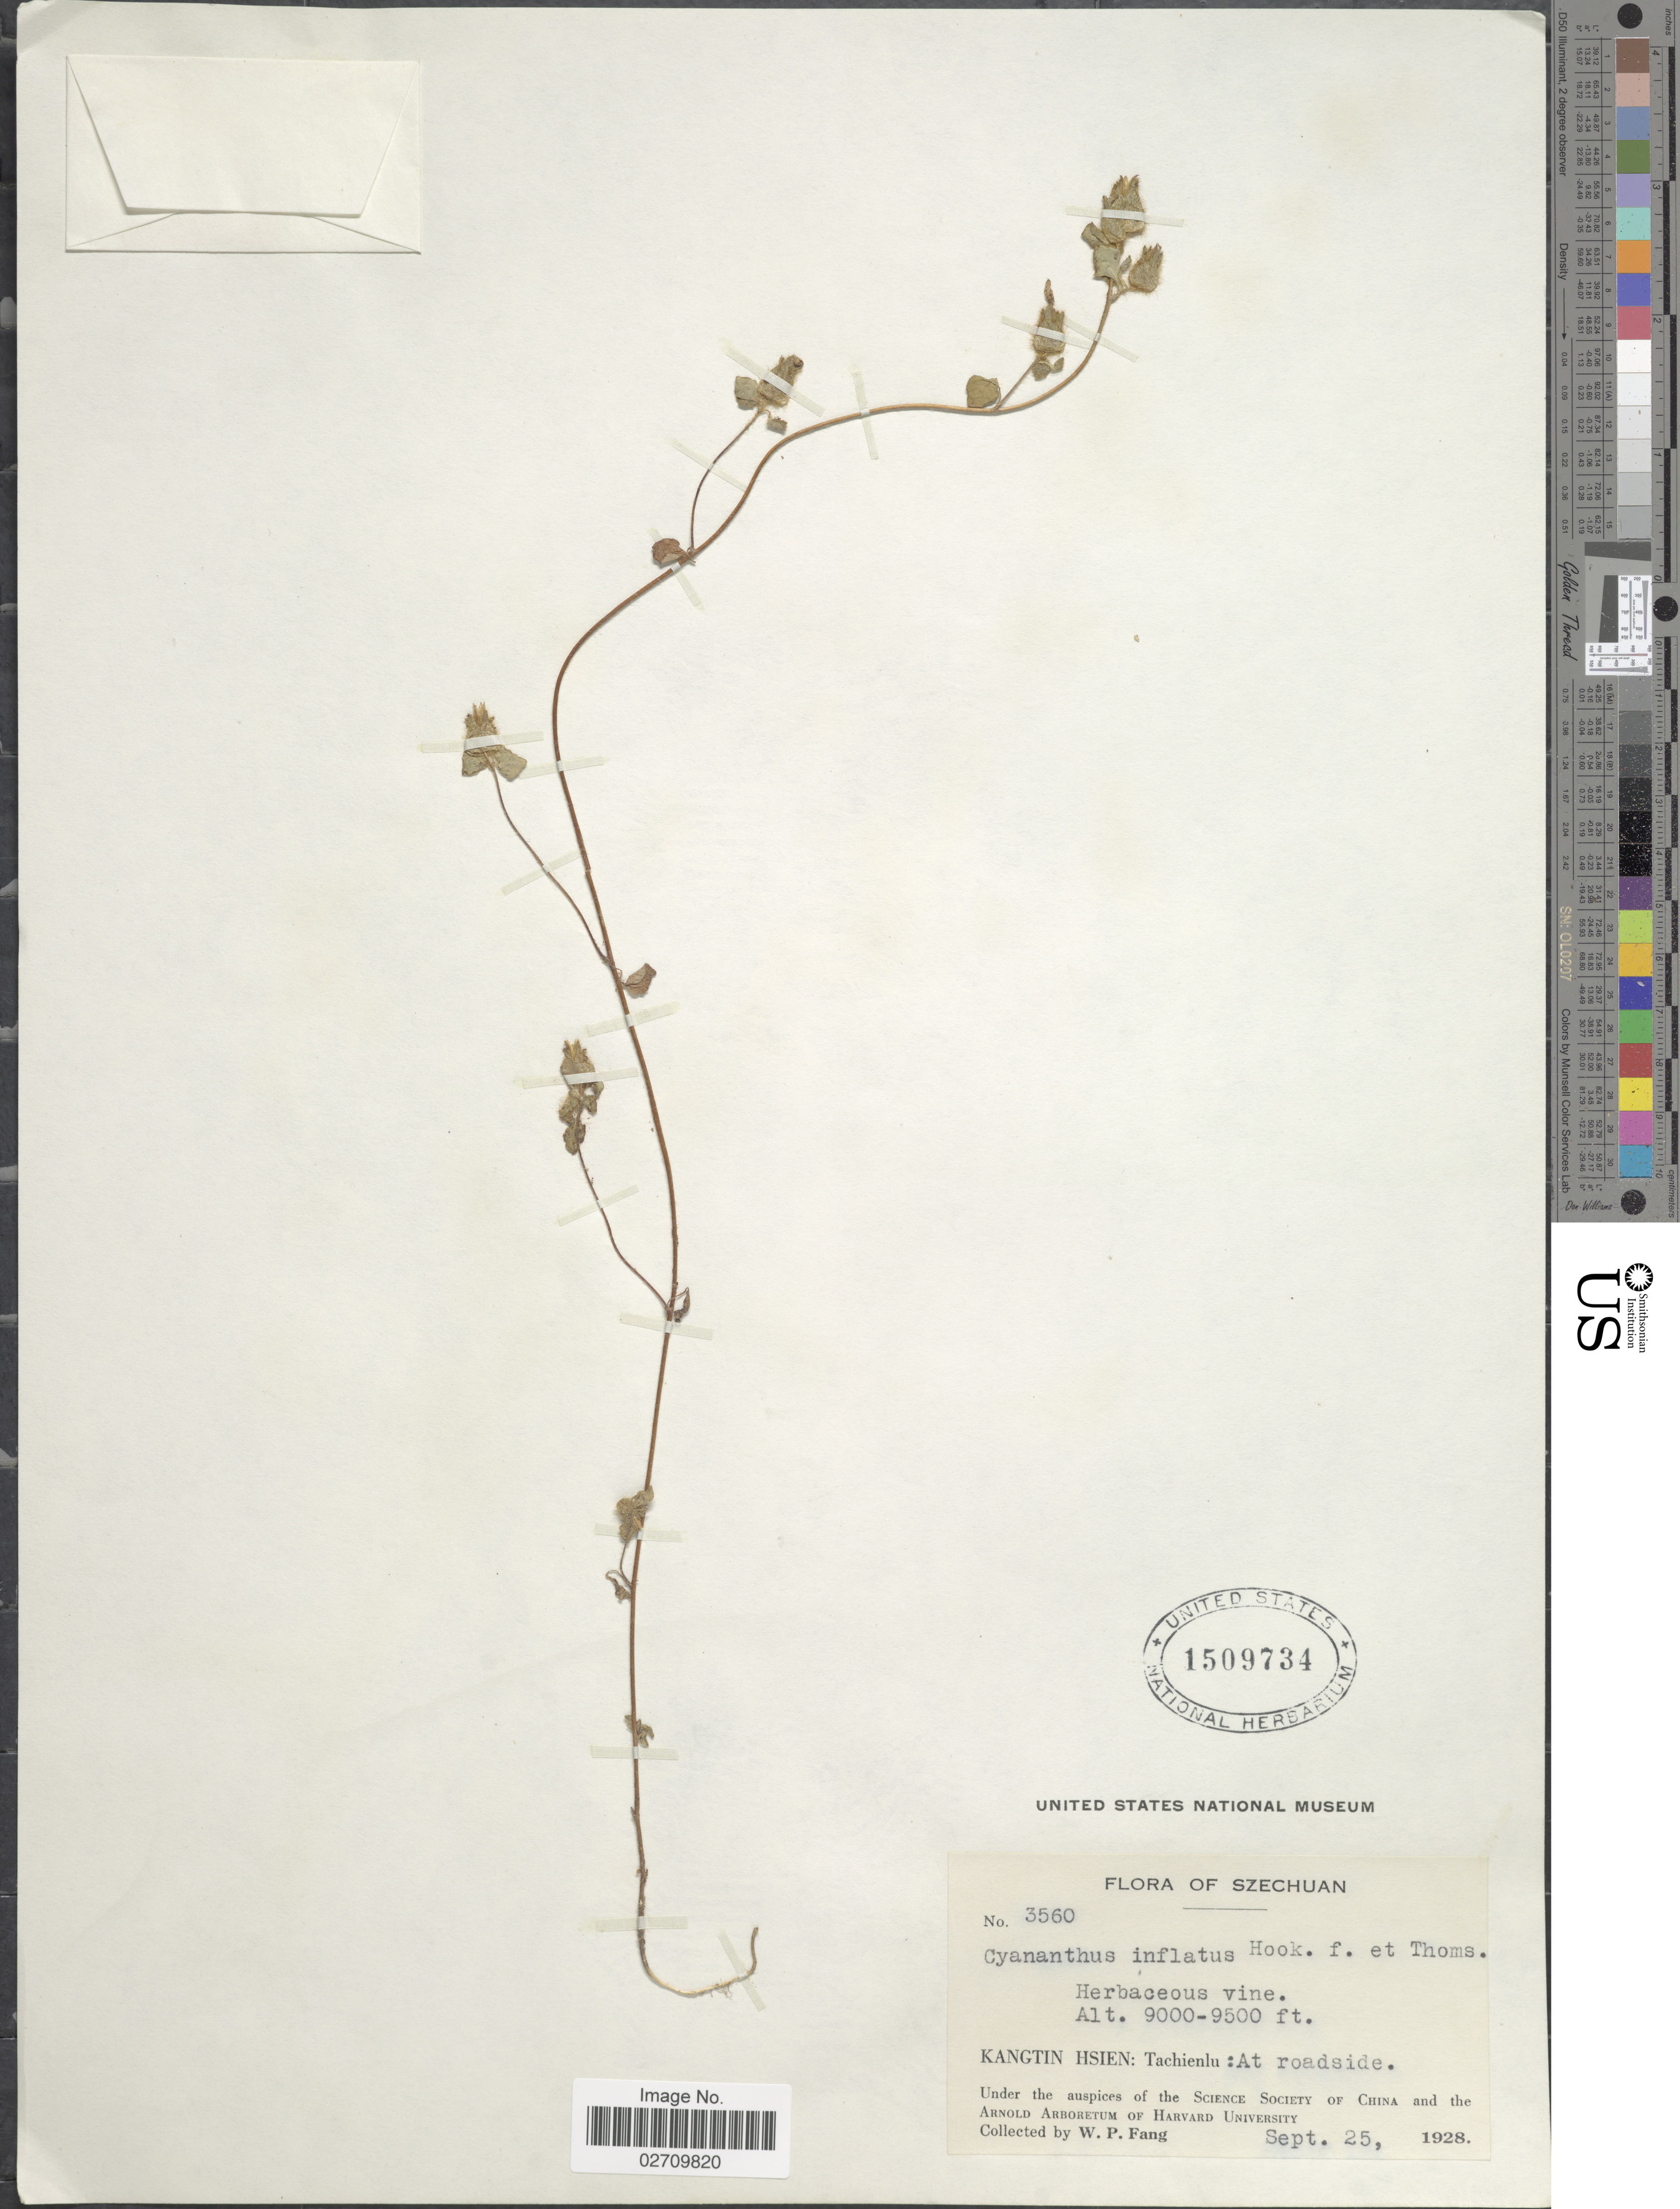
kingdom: Plantae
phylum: Tracheophyta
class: Magnoliopsida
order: Asterales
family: Campanulaceae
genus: Cyananthus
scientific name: Cyananthus inflatus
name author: Hook. f. & Thomson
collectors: W. P. Fang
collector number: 3560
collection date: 1928-09-25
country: China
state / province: Sichuan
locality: Szechuan, Kangtin Hsien: Tachienlu: At roadside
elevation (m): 2743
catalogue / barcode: US 1509734